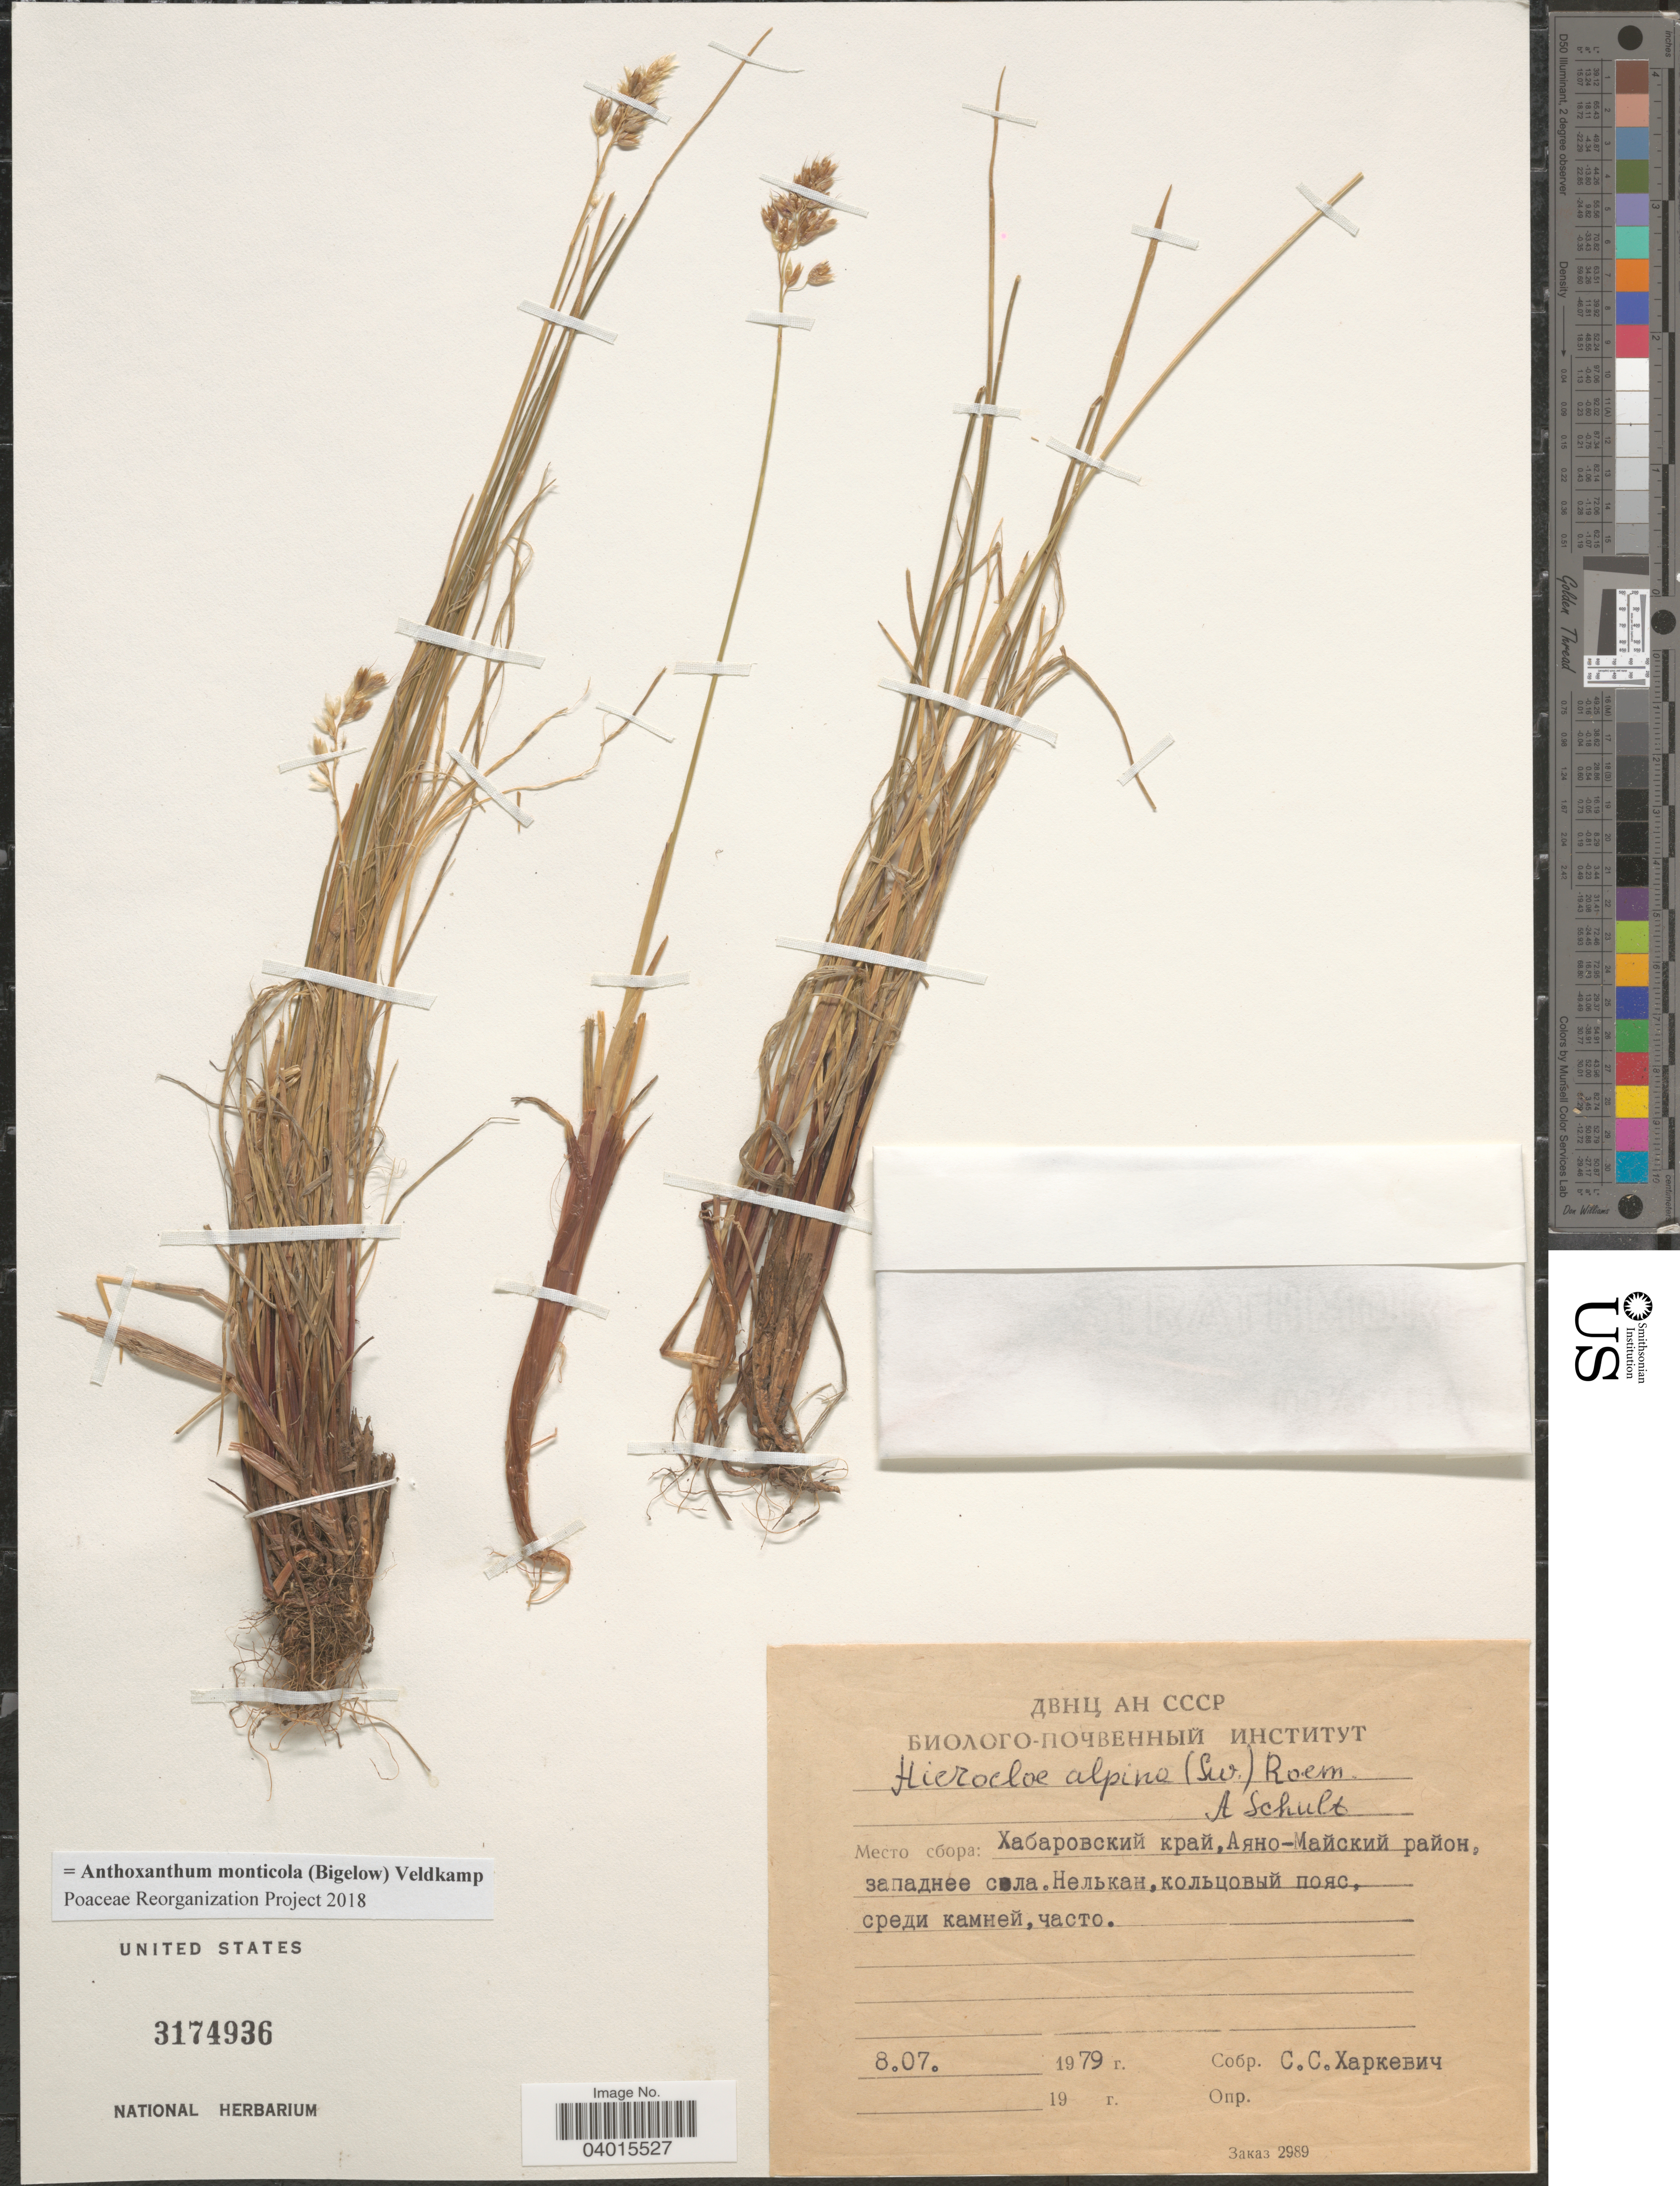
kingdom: Plantae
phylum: Tracheophyta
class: Liliopsida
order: Poales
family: Poaceae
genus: Anthoxanthum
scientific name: Anthoxanthum monticola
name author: (Bigelow) Veldkamp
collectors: S. Kharkevich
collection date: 1979-07-08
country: Russian Federation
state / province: Khabarovsk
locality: Ayano-Mayskiy District, west of village Nelkan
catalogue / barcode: US 3174936